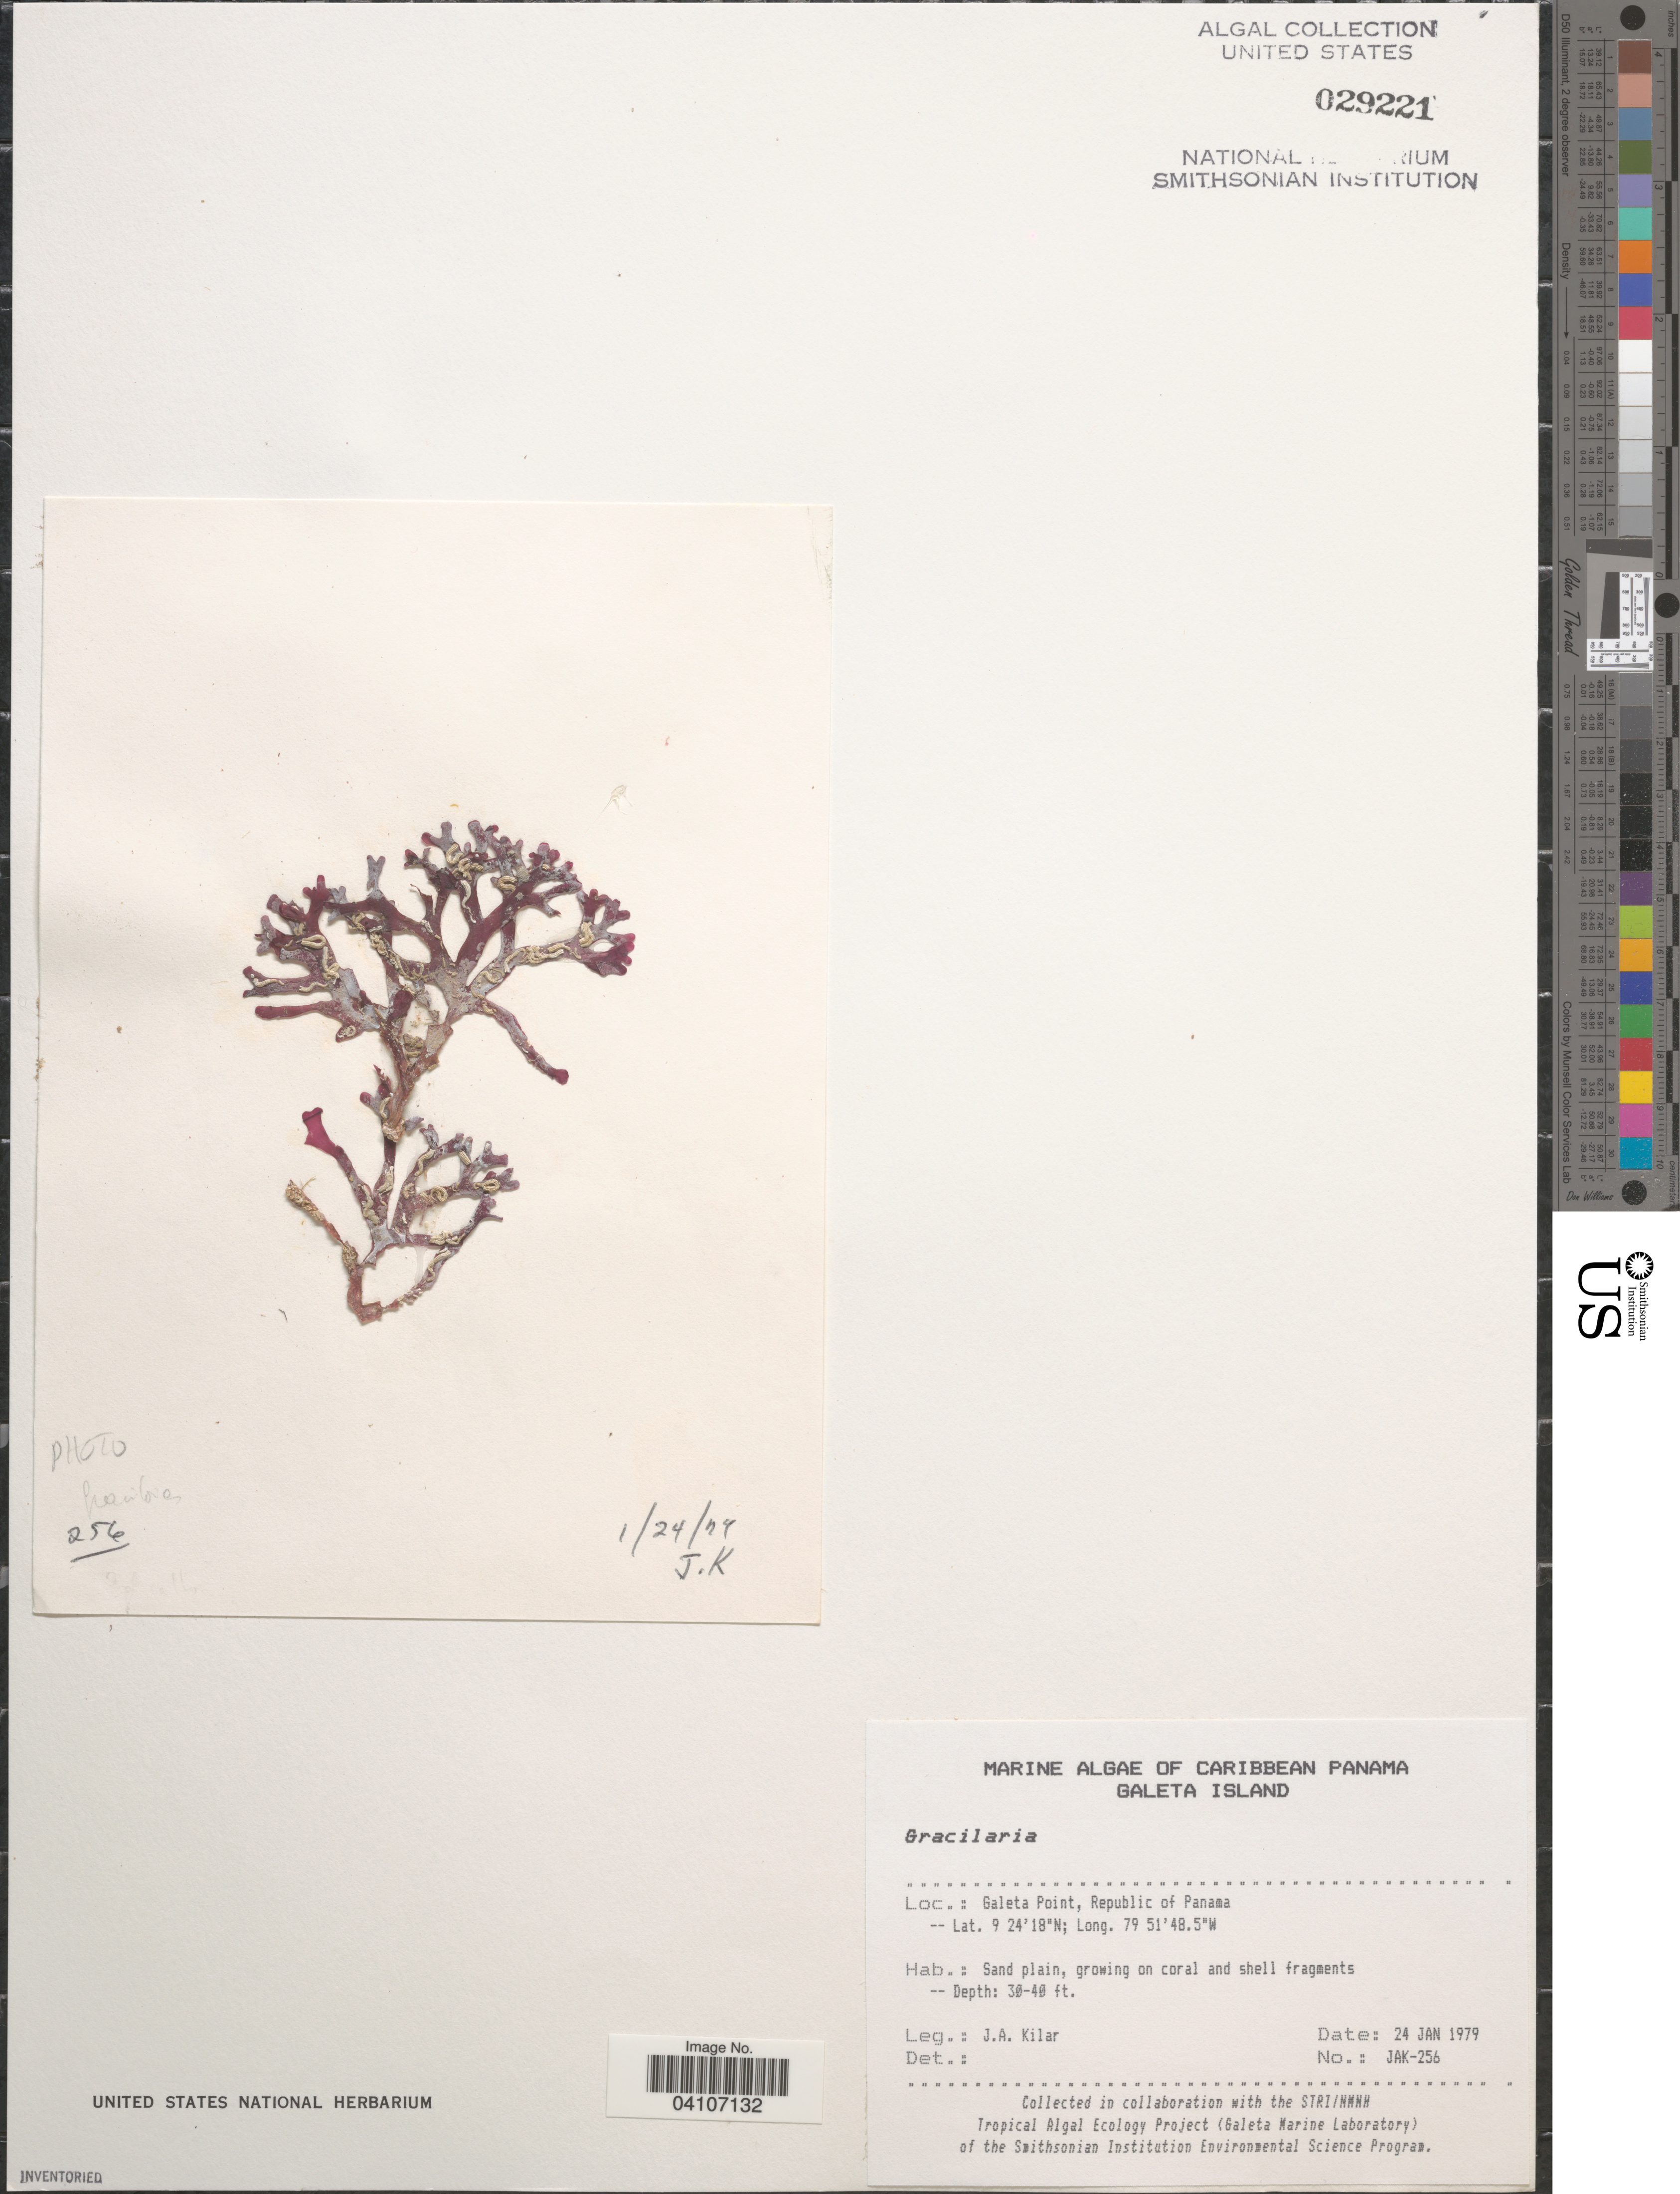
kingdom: Plantae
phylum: Rhodophyta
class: Florideophyceae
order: Gracilariales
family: Gracilariaceae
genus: Gracilaria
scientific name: Gracilaria sp.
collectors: J. A. Kilar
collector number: JAK-256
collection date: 1979-01-24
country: Panama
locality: Caribbean Panama. Galeta Island. Galeta Point, Republic of Panama.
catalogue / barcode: US 29221